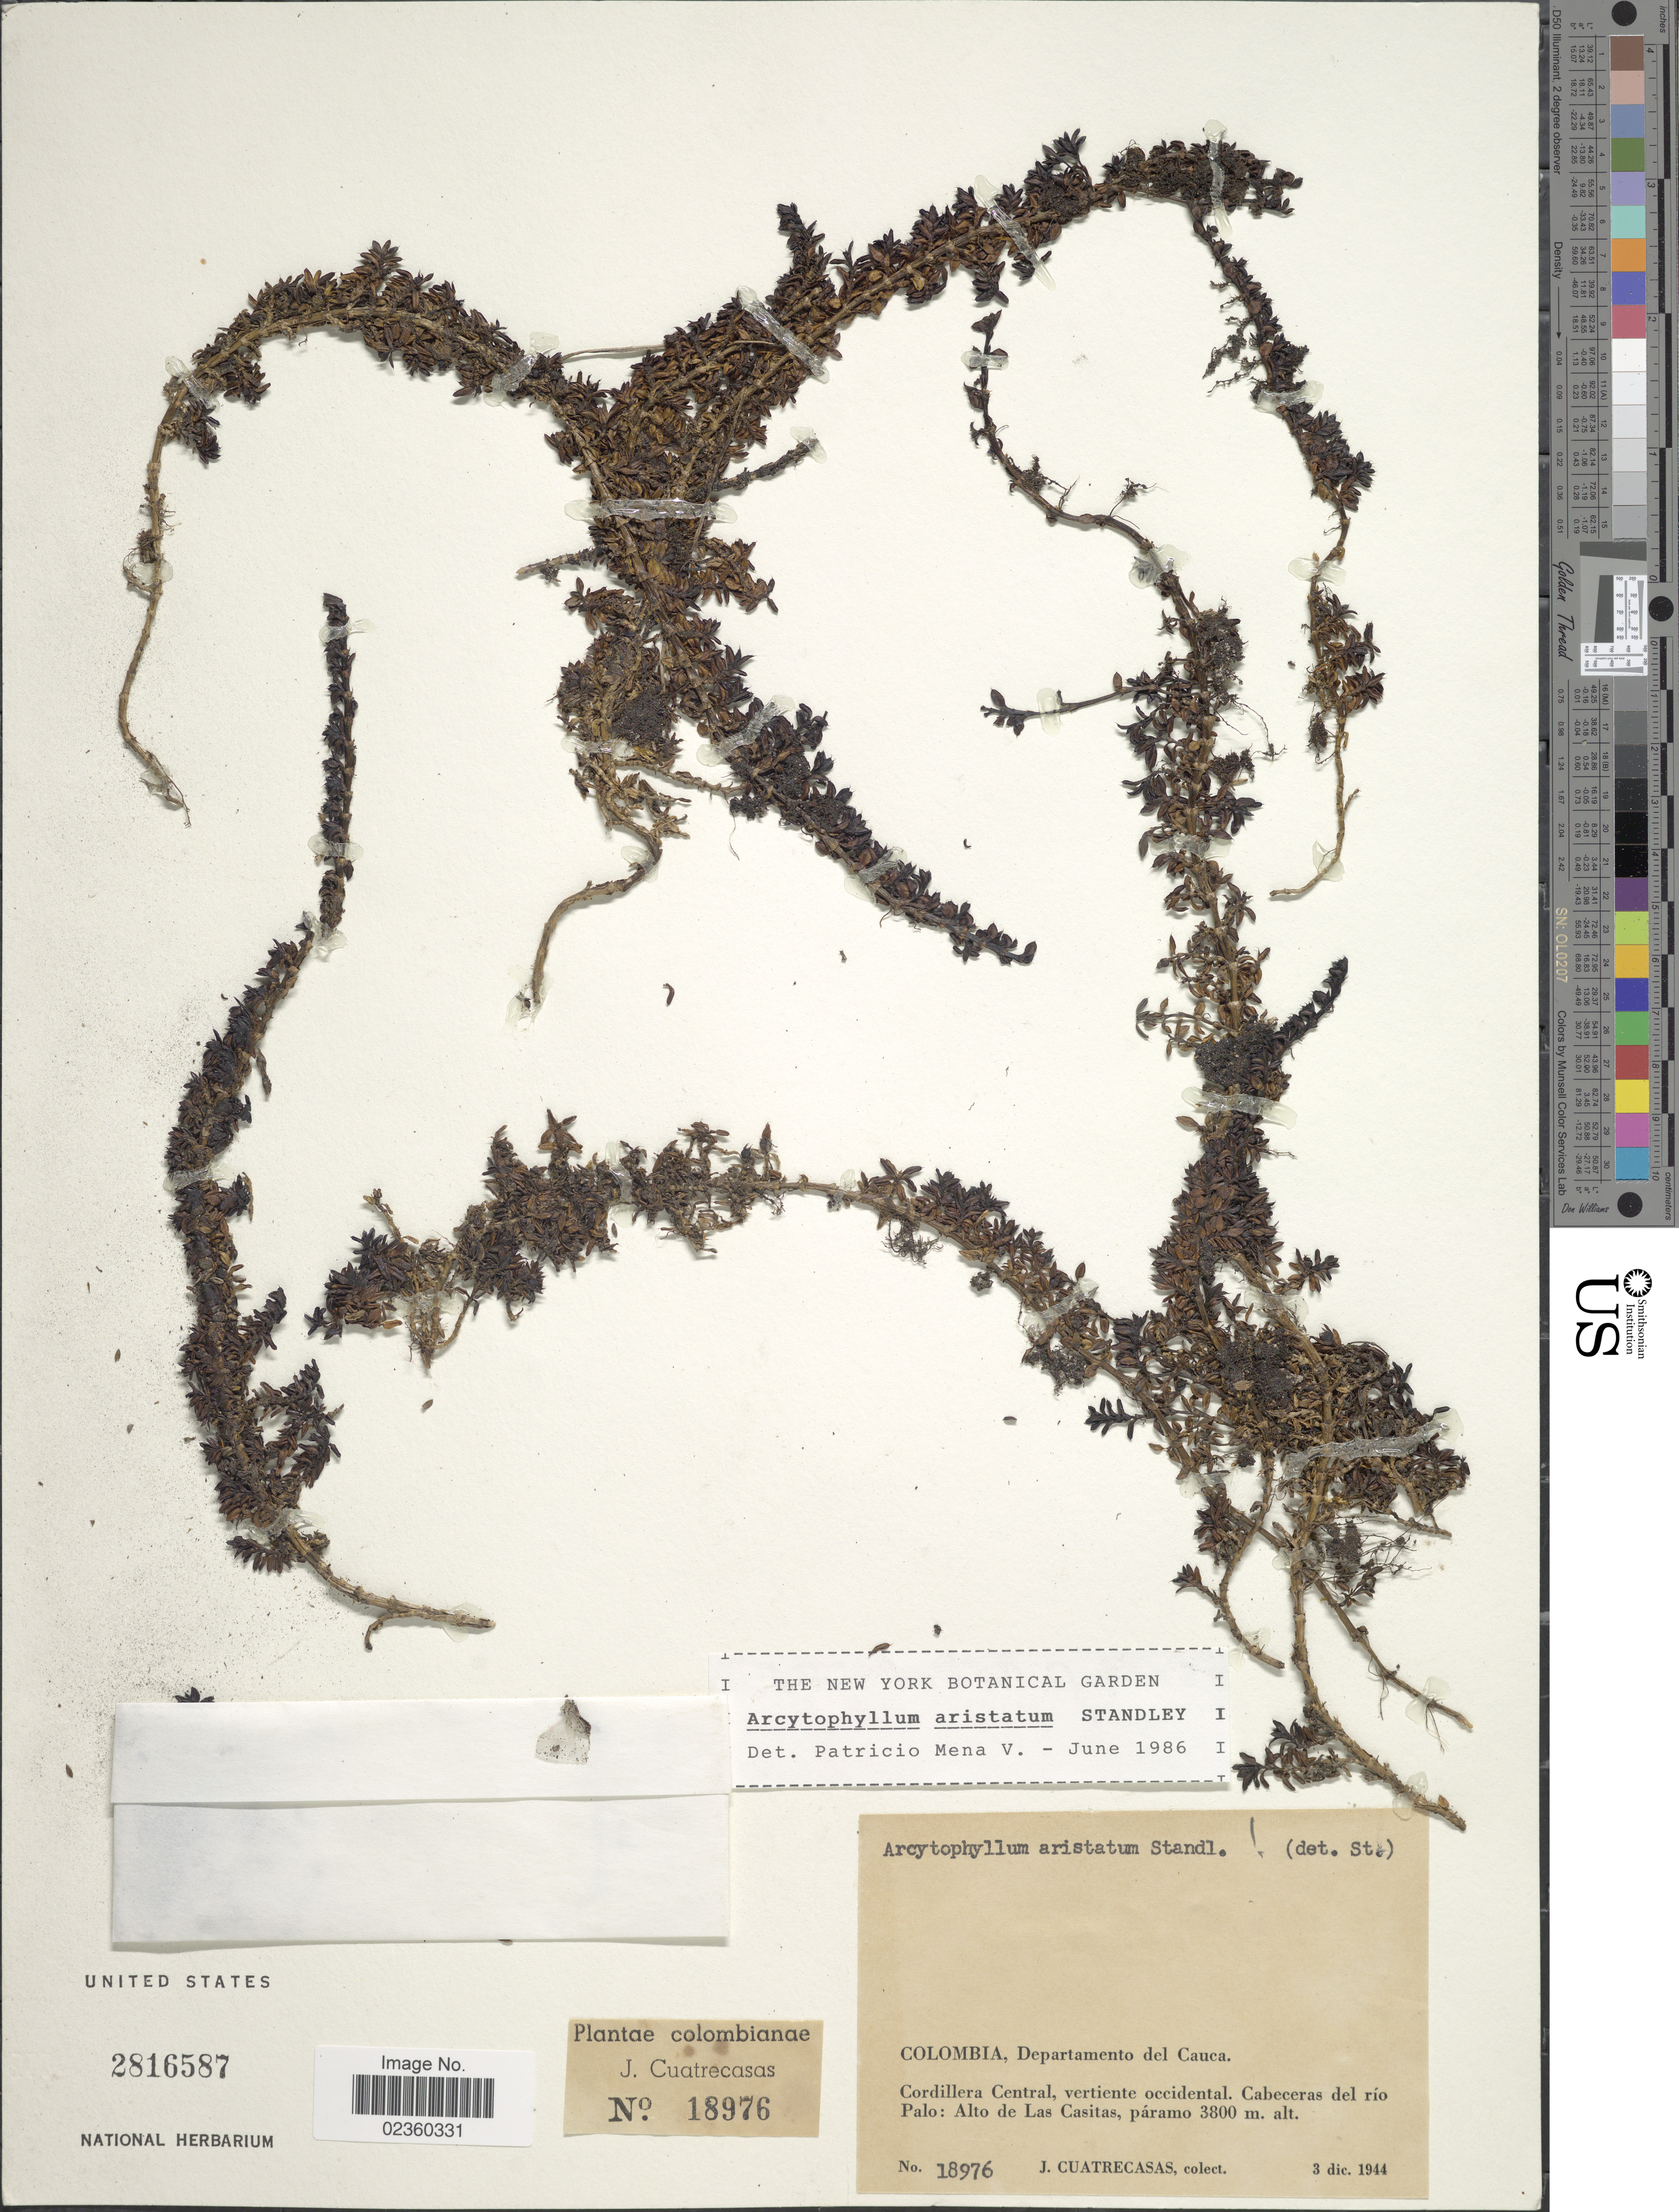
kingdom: Plantae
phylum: Tracheophyta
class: Magnoliopsida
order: Gentianales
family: Rubiaceae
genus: Arcytophyllum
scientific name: Arcytophyllum aristatum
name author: Standl.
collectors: J. Cuatrecasas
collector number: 18976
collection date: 1944-12-03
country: Colombia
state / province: Cauca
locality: Departamento del Cauca, Cordillera Central , vertiente occidental. Cabeceras del río Palo: Alto de Las Casitas, páramo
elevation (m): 3800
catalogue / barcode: US 2816587